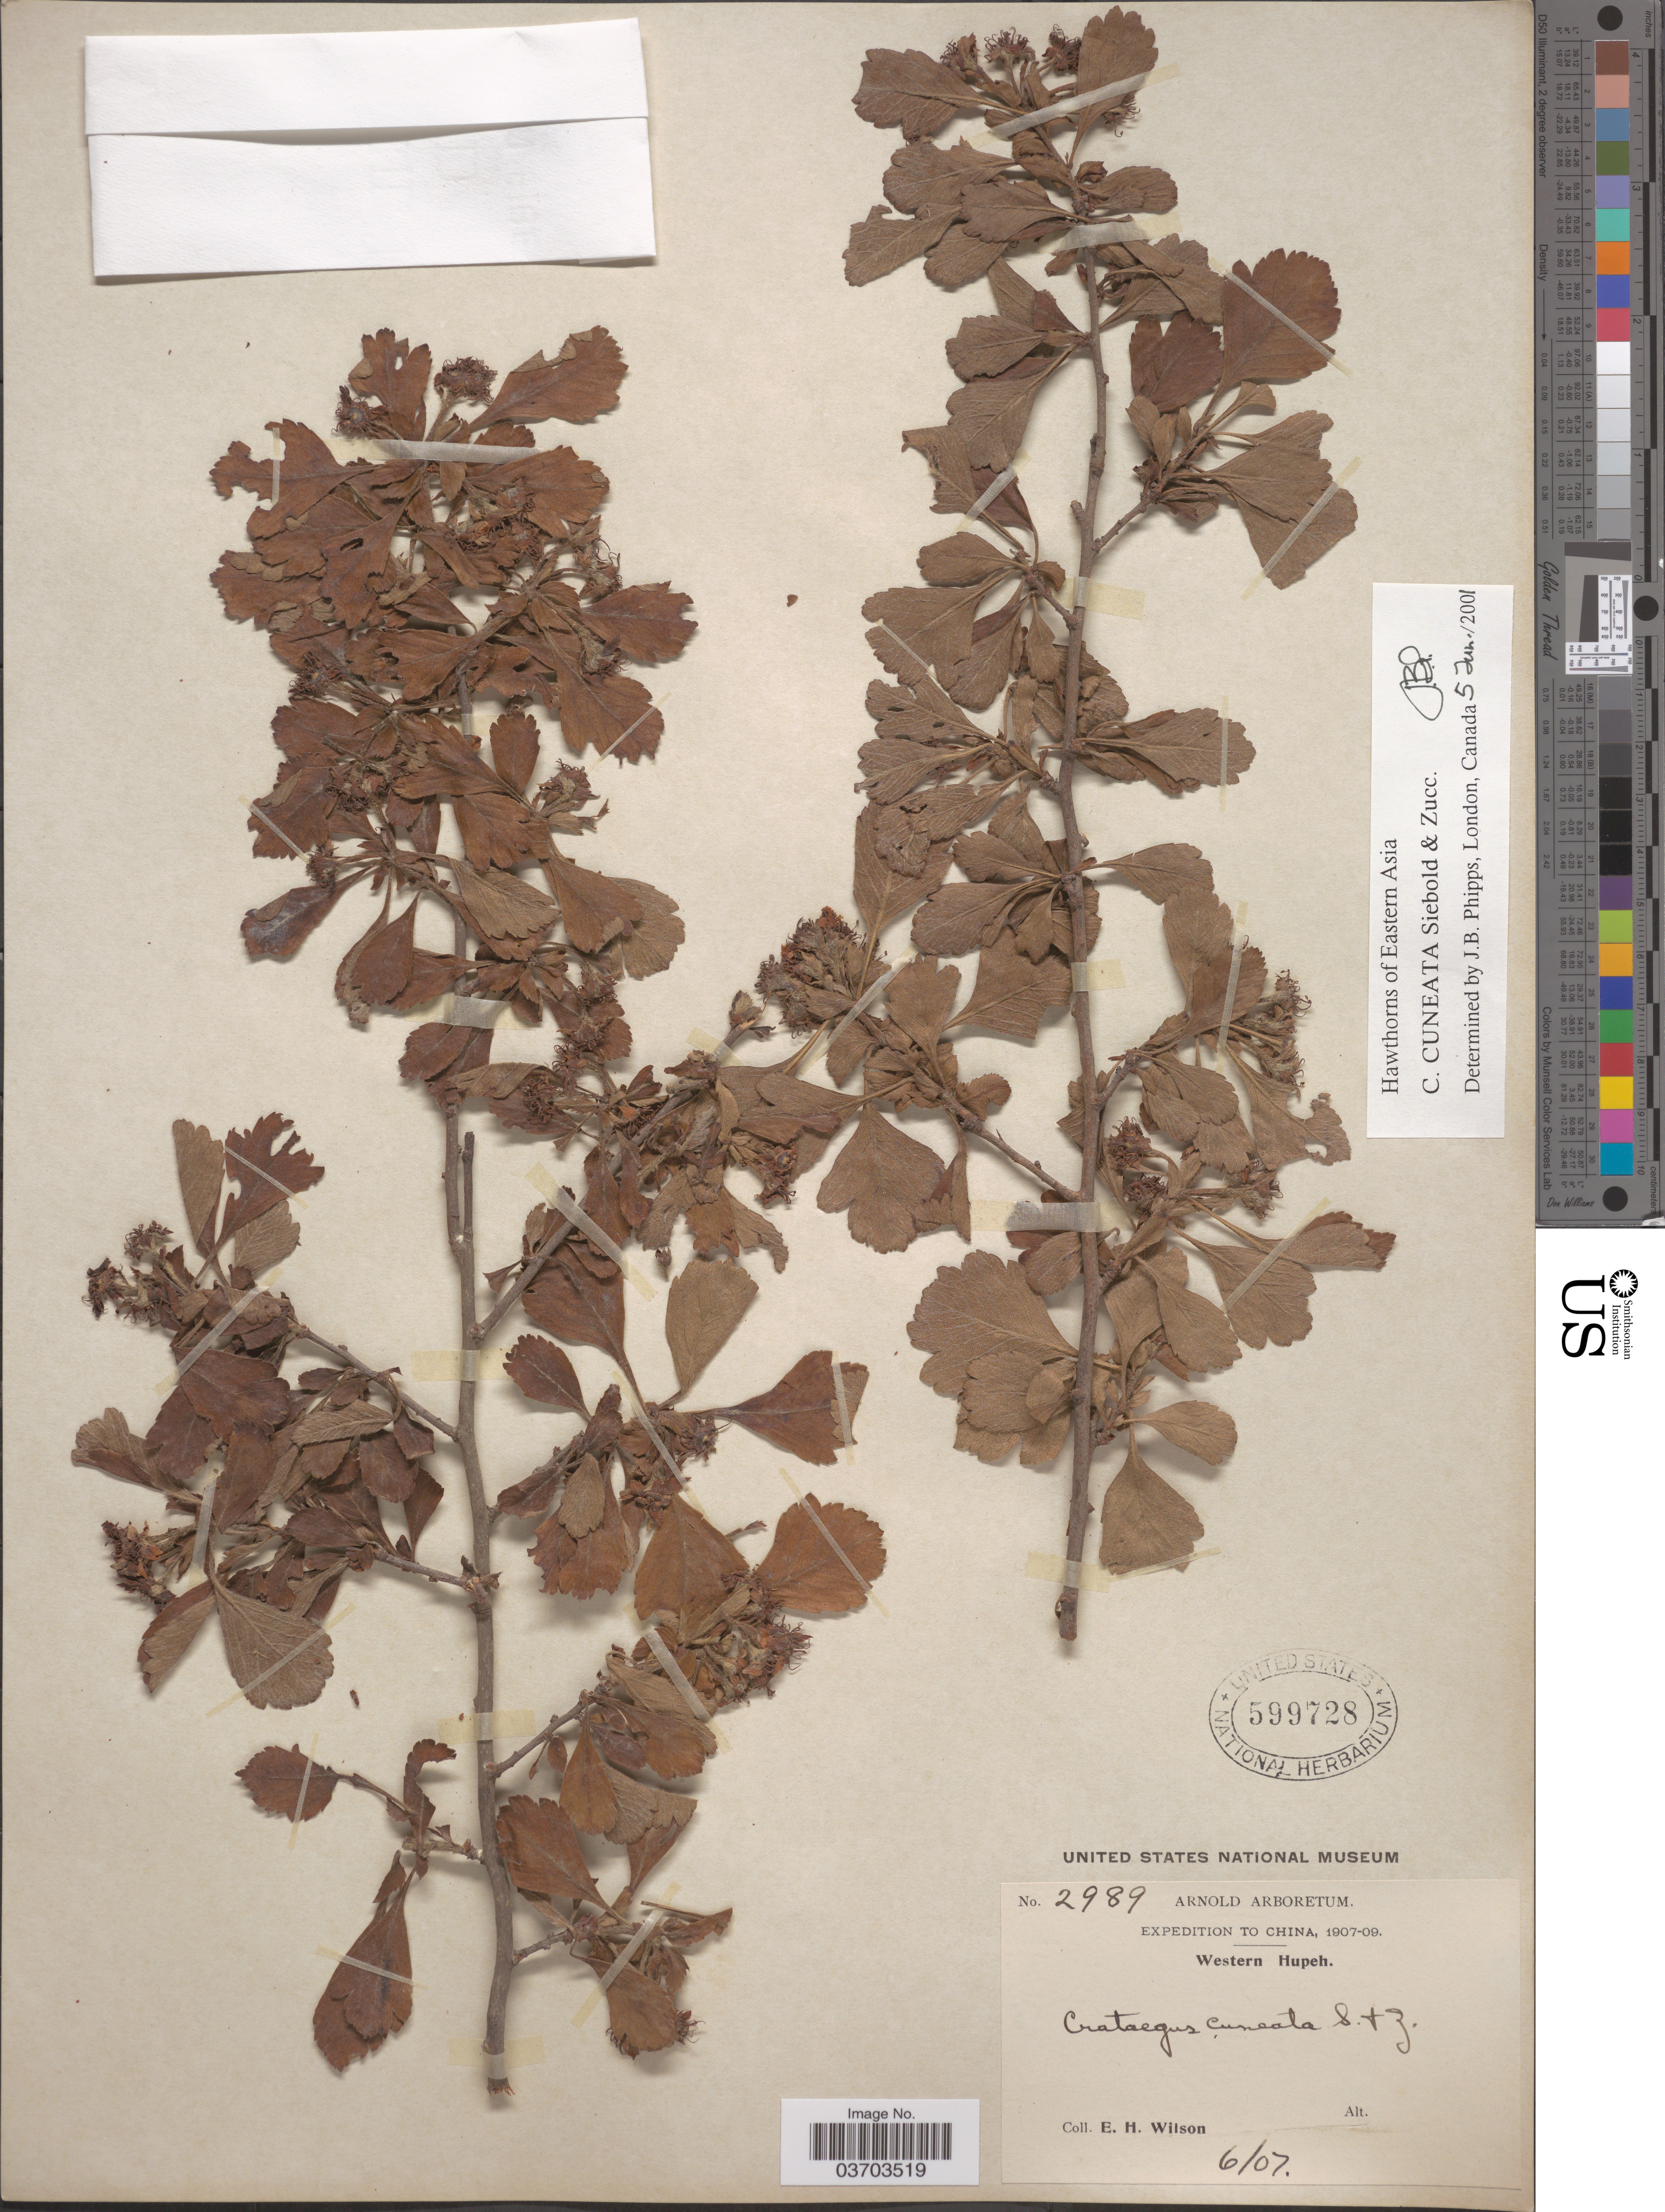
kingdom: Plantae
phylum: Tracheophyta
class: Magnoliopsida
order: Rosales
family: Rosaceae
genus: Crataegus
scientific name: Crataegus cuneata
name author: Siebold & Zucc.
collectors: E. Wilson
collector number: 2989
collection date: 1907-06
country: China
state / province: Hubei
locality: Western Hupeh.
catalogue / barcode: US 599728